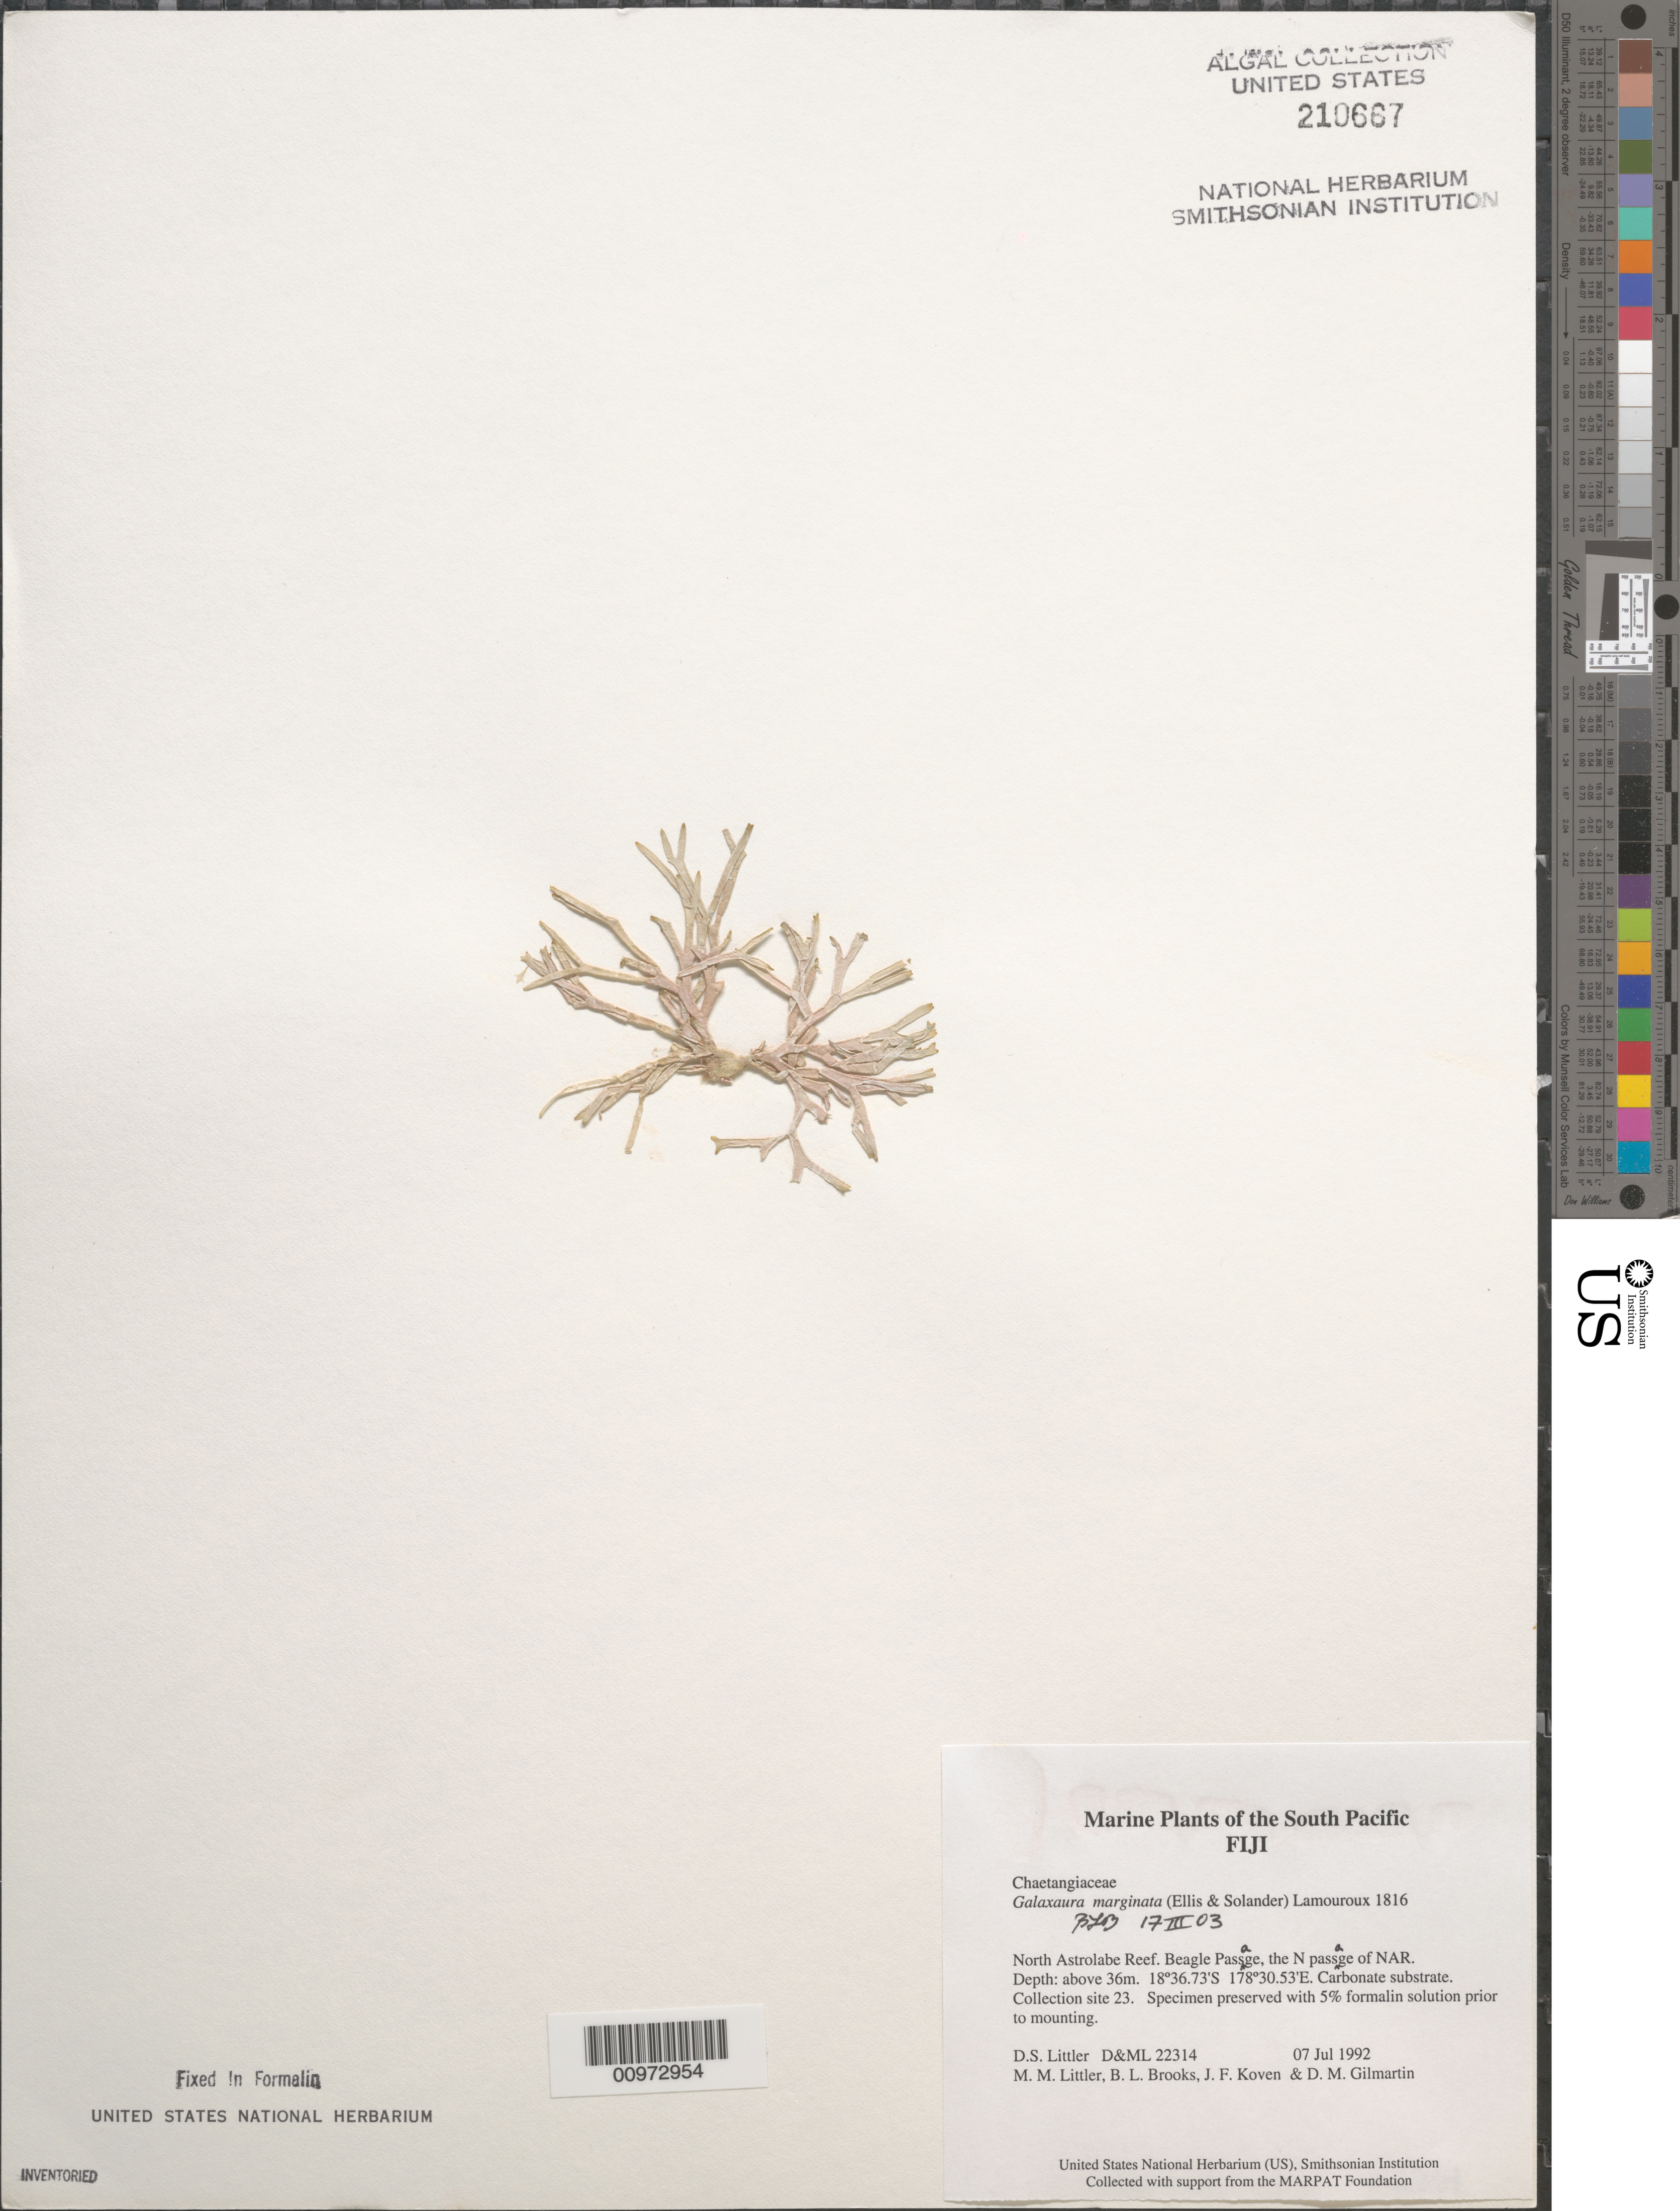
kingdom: Plantae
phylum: Rhodophyta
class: Florideophyceae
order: Nemaliales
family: Galaxauraceae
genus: Galaxaura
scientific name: Galaxaura marginata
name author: (J. Ellis & Sol.) J.V.Lamouroux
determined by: Brooks, B. L., (BOT), Smithsonian Institution - National Museum of Natural History (UNITED STATES)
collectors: D. S. Littler, M. M. Littler, B. Brooks, J. Koven & D. Gilmartin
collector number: D&ML 22314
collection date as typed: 07 Jul 1992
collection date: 1992-07-07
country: Fiji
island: North Astrolabe Reef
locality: North Astrolabe Reef, Beagle Passage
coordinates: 18 36.73'S, 178 30.53'E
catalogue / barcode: US 210667